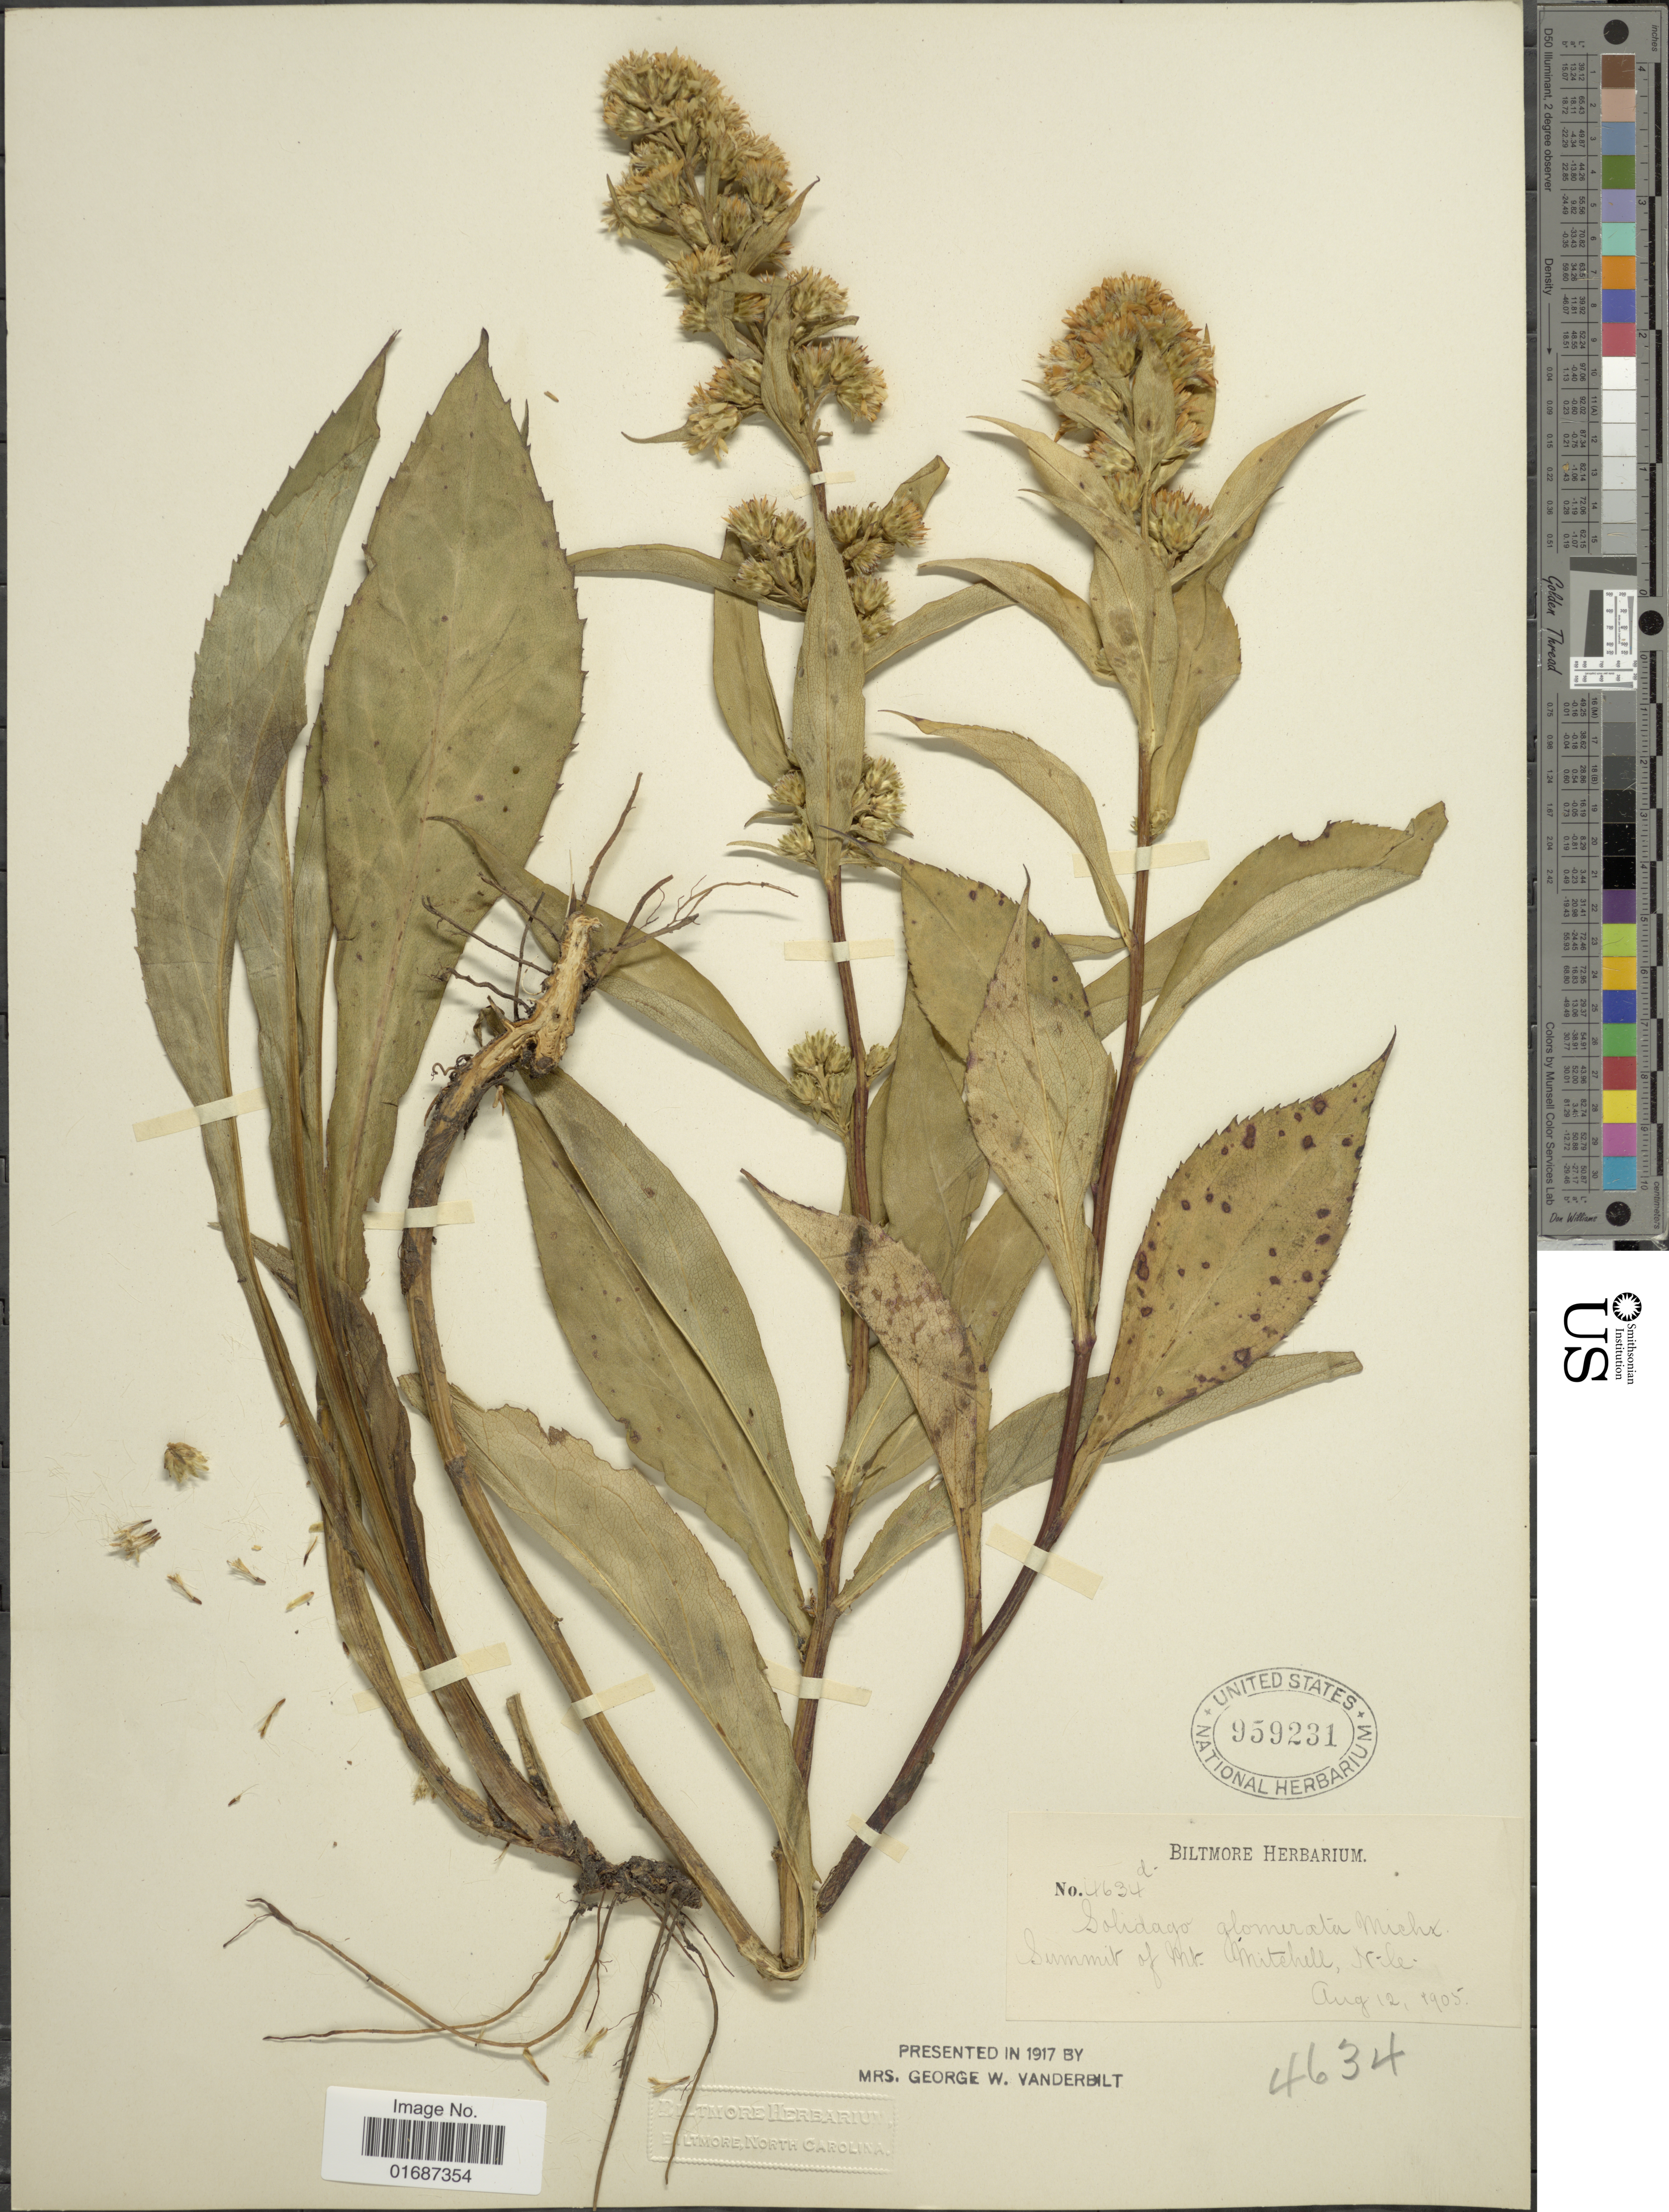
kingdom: Plantae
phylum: Tracheophyta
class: Magnoliopsida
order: Asterales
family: Asteraceae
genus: Solidago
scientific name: Solidago glomerata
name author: Michx.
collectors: ex herb. Biltmore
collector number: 4634d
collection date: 1905-08-12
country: United States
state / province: North Carolina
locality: Summit of Mt. Mitchell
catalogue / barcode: US 959231